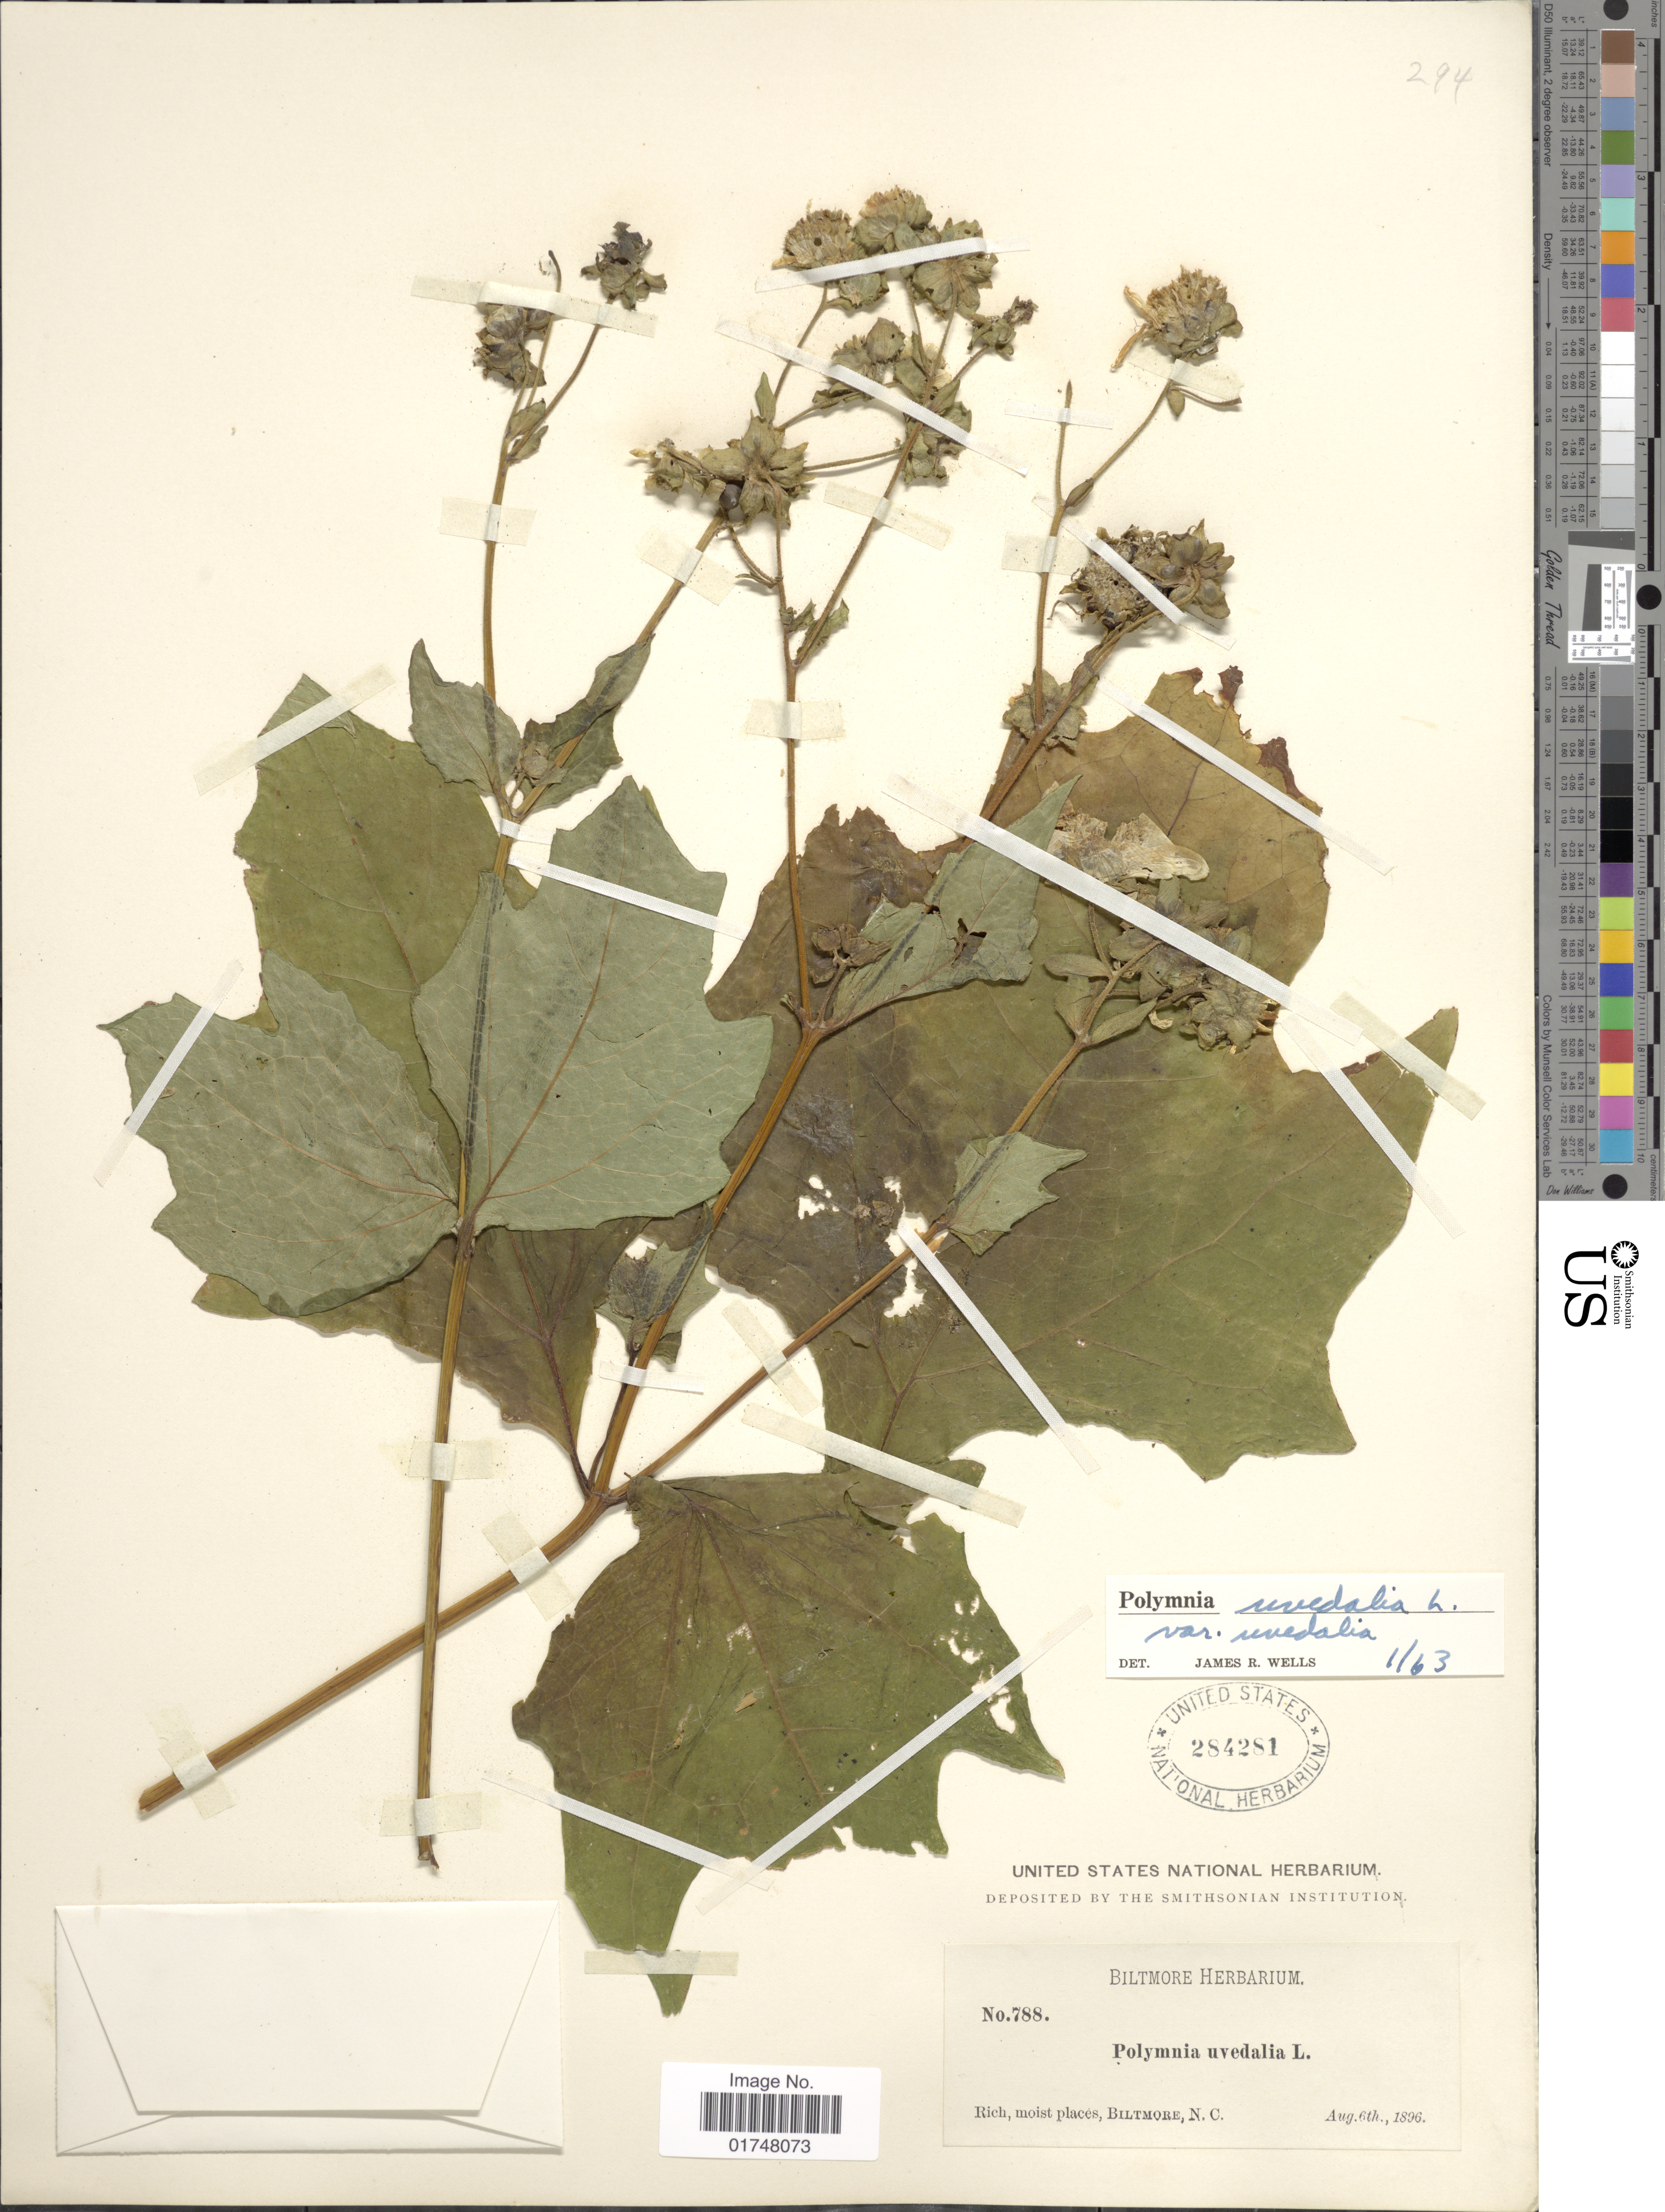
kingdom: Plantae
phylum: Tracheophyta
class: Magnoliopsida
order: Asterales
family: Asteraceae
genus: Smallanthus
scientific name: Smallanthus uvedalia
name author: (L.) Mack. ex Mack.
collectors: ex herb. Biltmore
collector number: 788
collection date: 1896-08-06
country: United States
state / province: North Carolina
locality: Biltmore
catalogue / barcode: US 284281